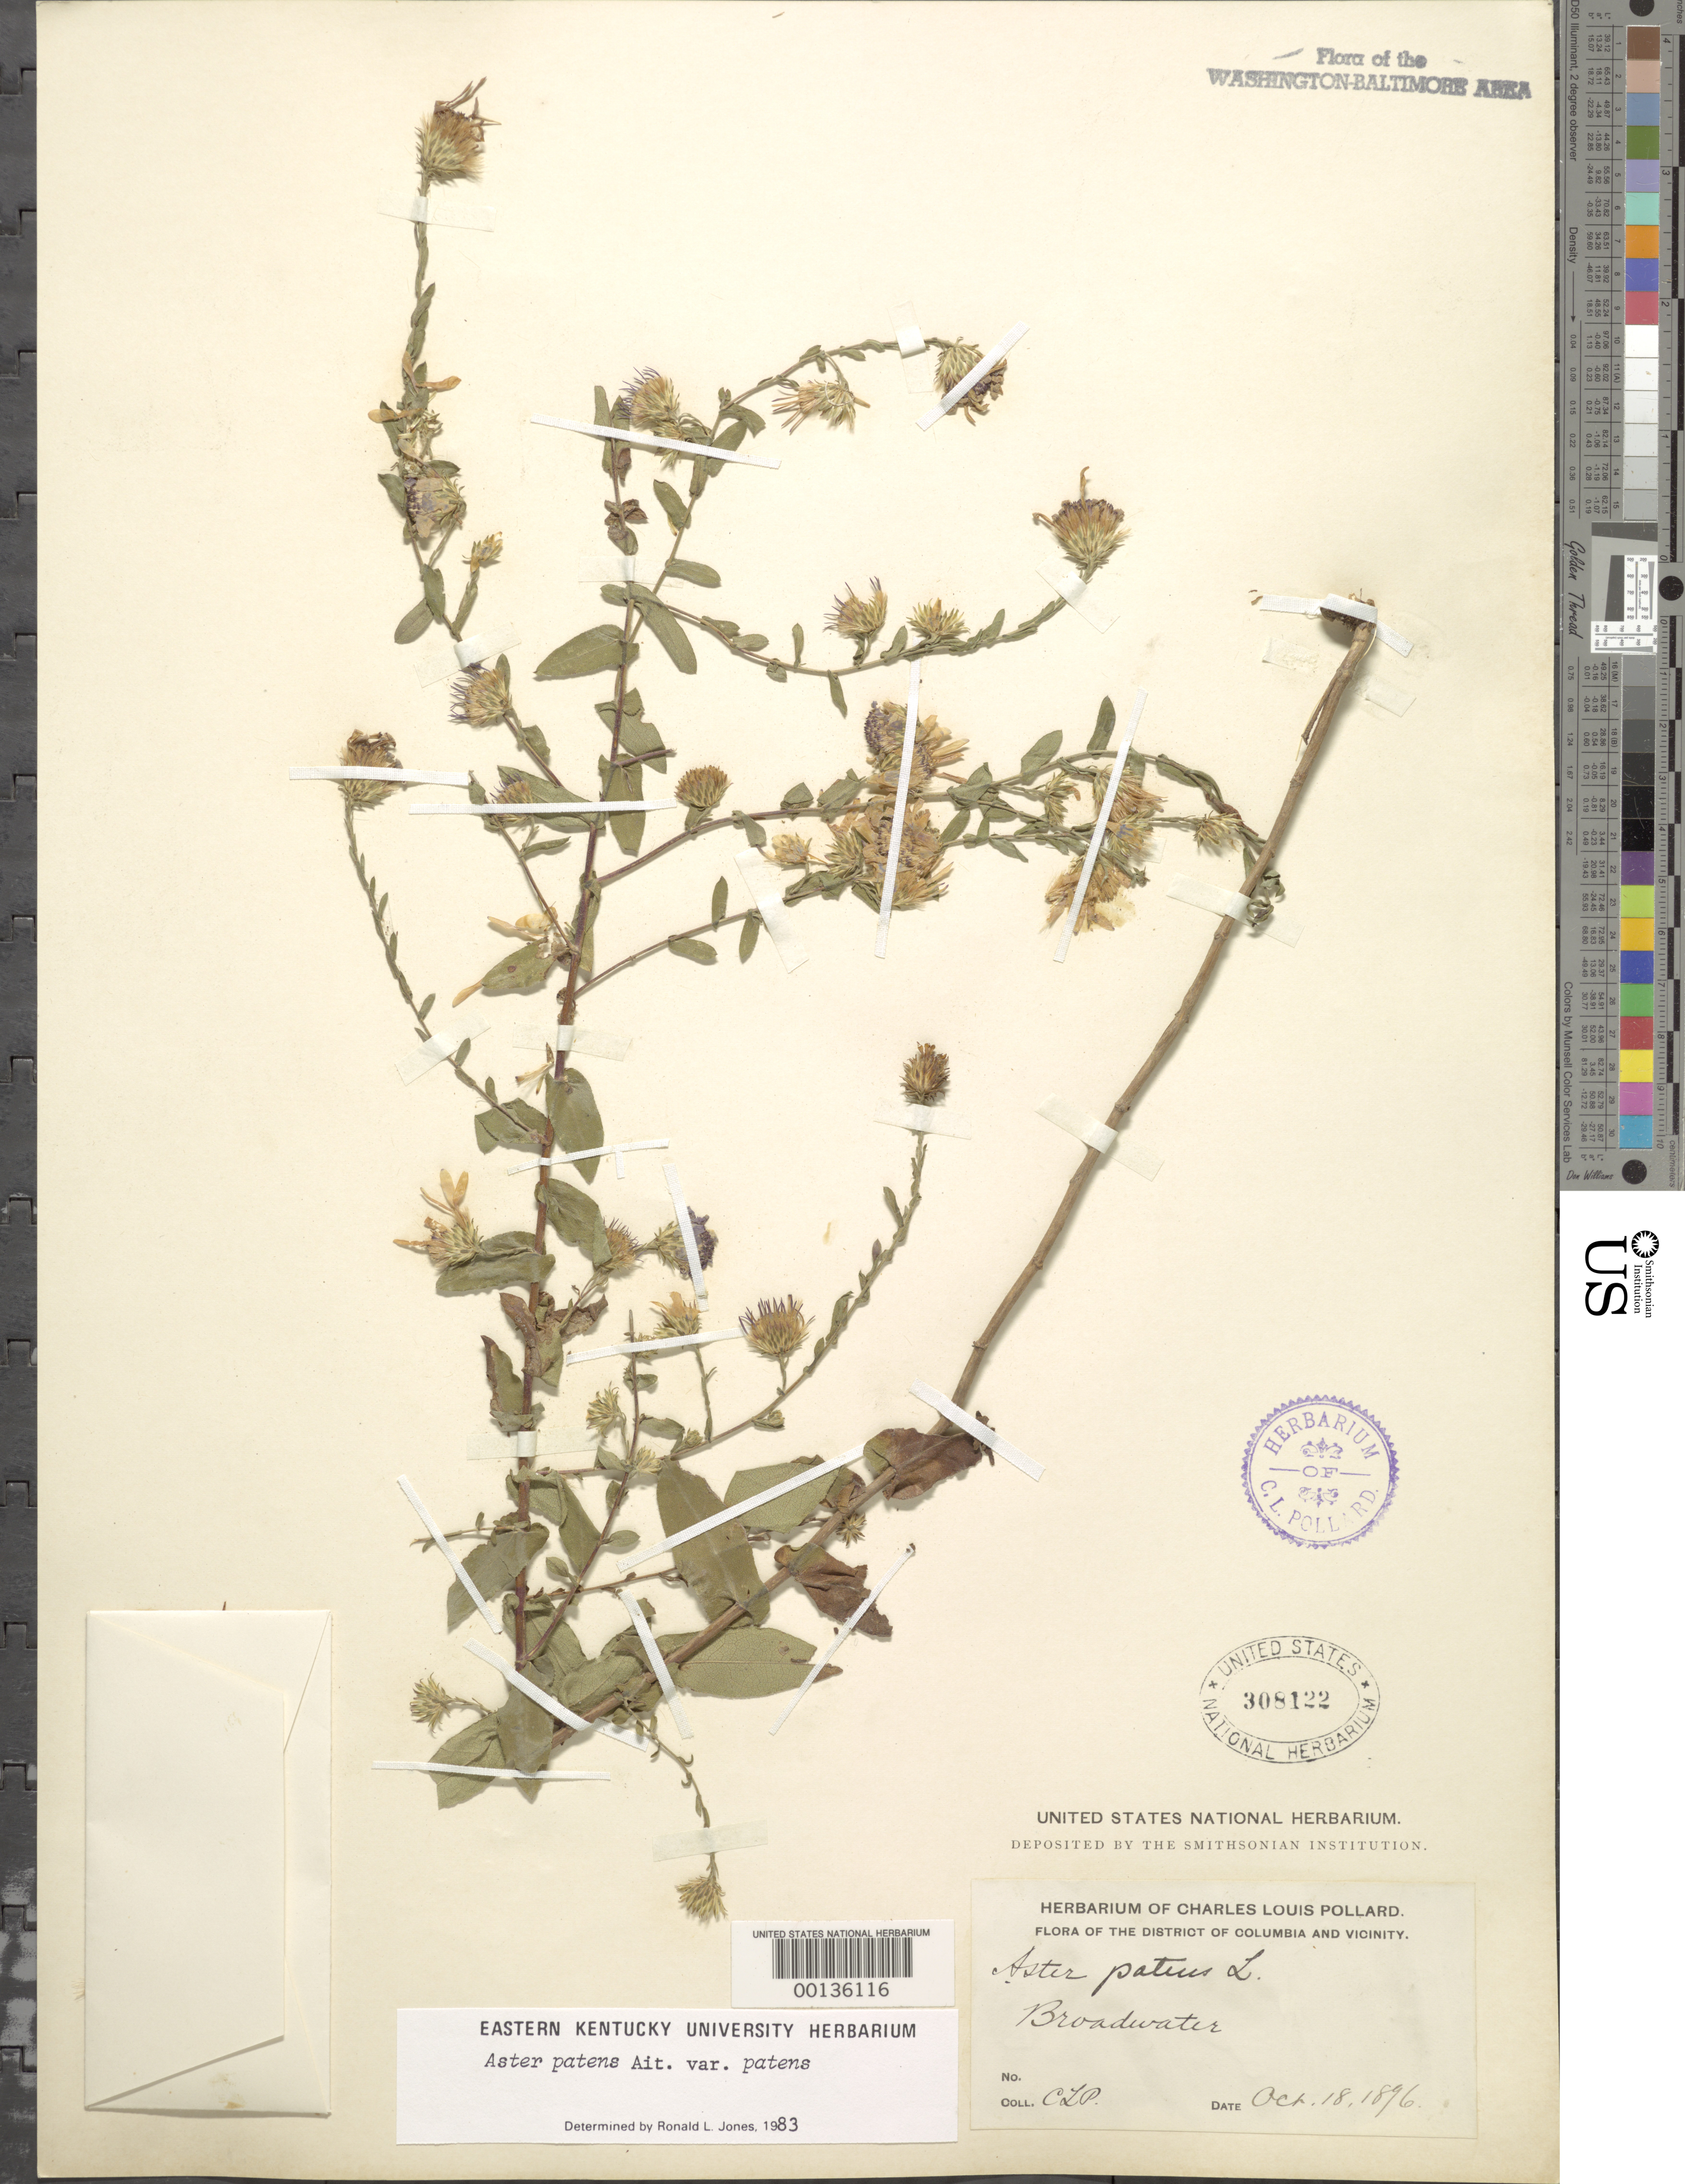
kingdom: Plantae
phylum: Tracheophyta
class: Magnoliopsida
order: Asterales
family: Asteraceae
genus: Symphyotrichum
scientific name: Symphyotrichum patens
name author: (Aiton) G.L. Nesom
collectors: C. L. Pollard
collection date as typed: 18 Oct 1896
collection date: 1896-10-18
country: United States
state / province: Maryland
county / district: Montgomery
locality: Widewater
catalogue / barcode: US 308122